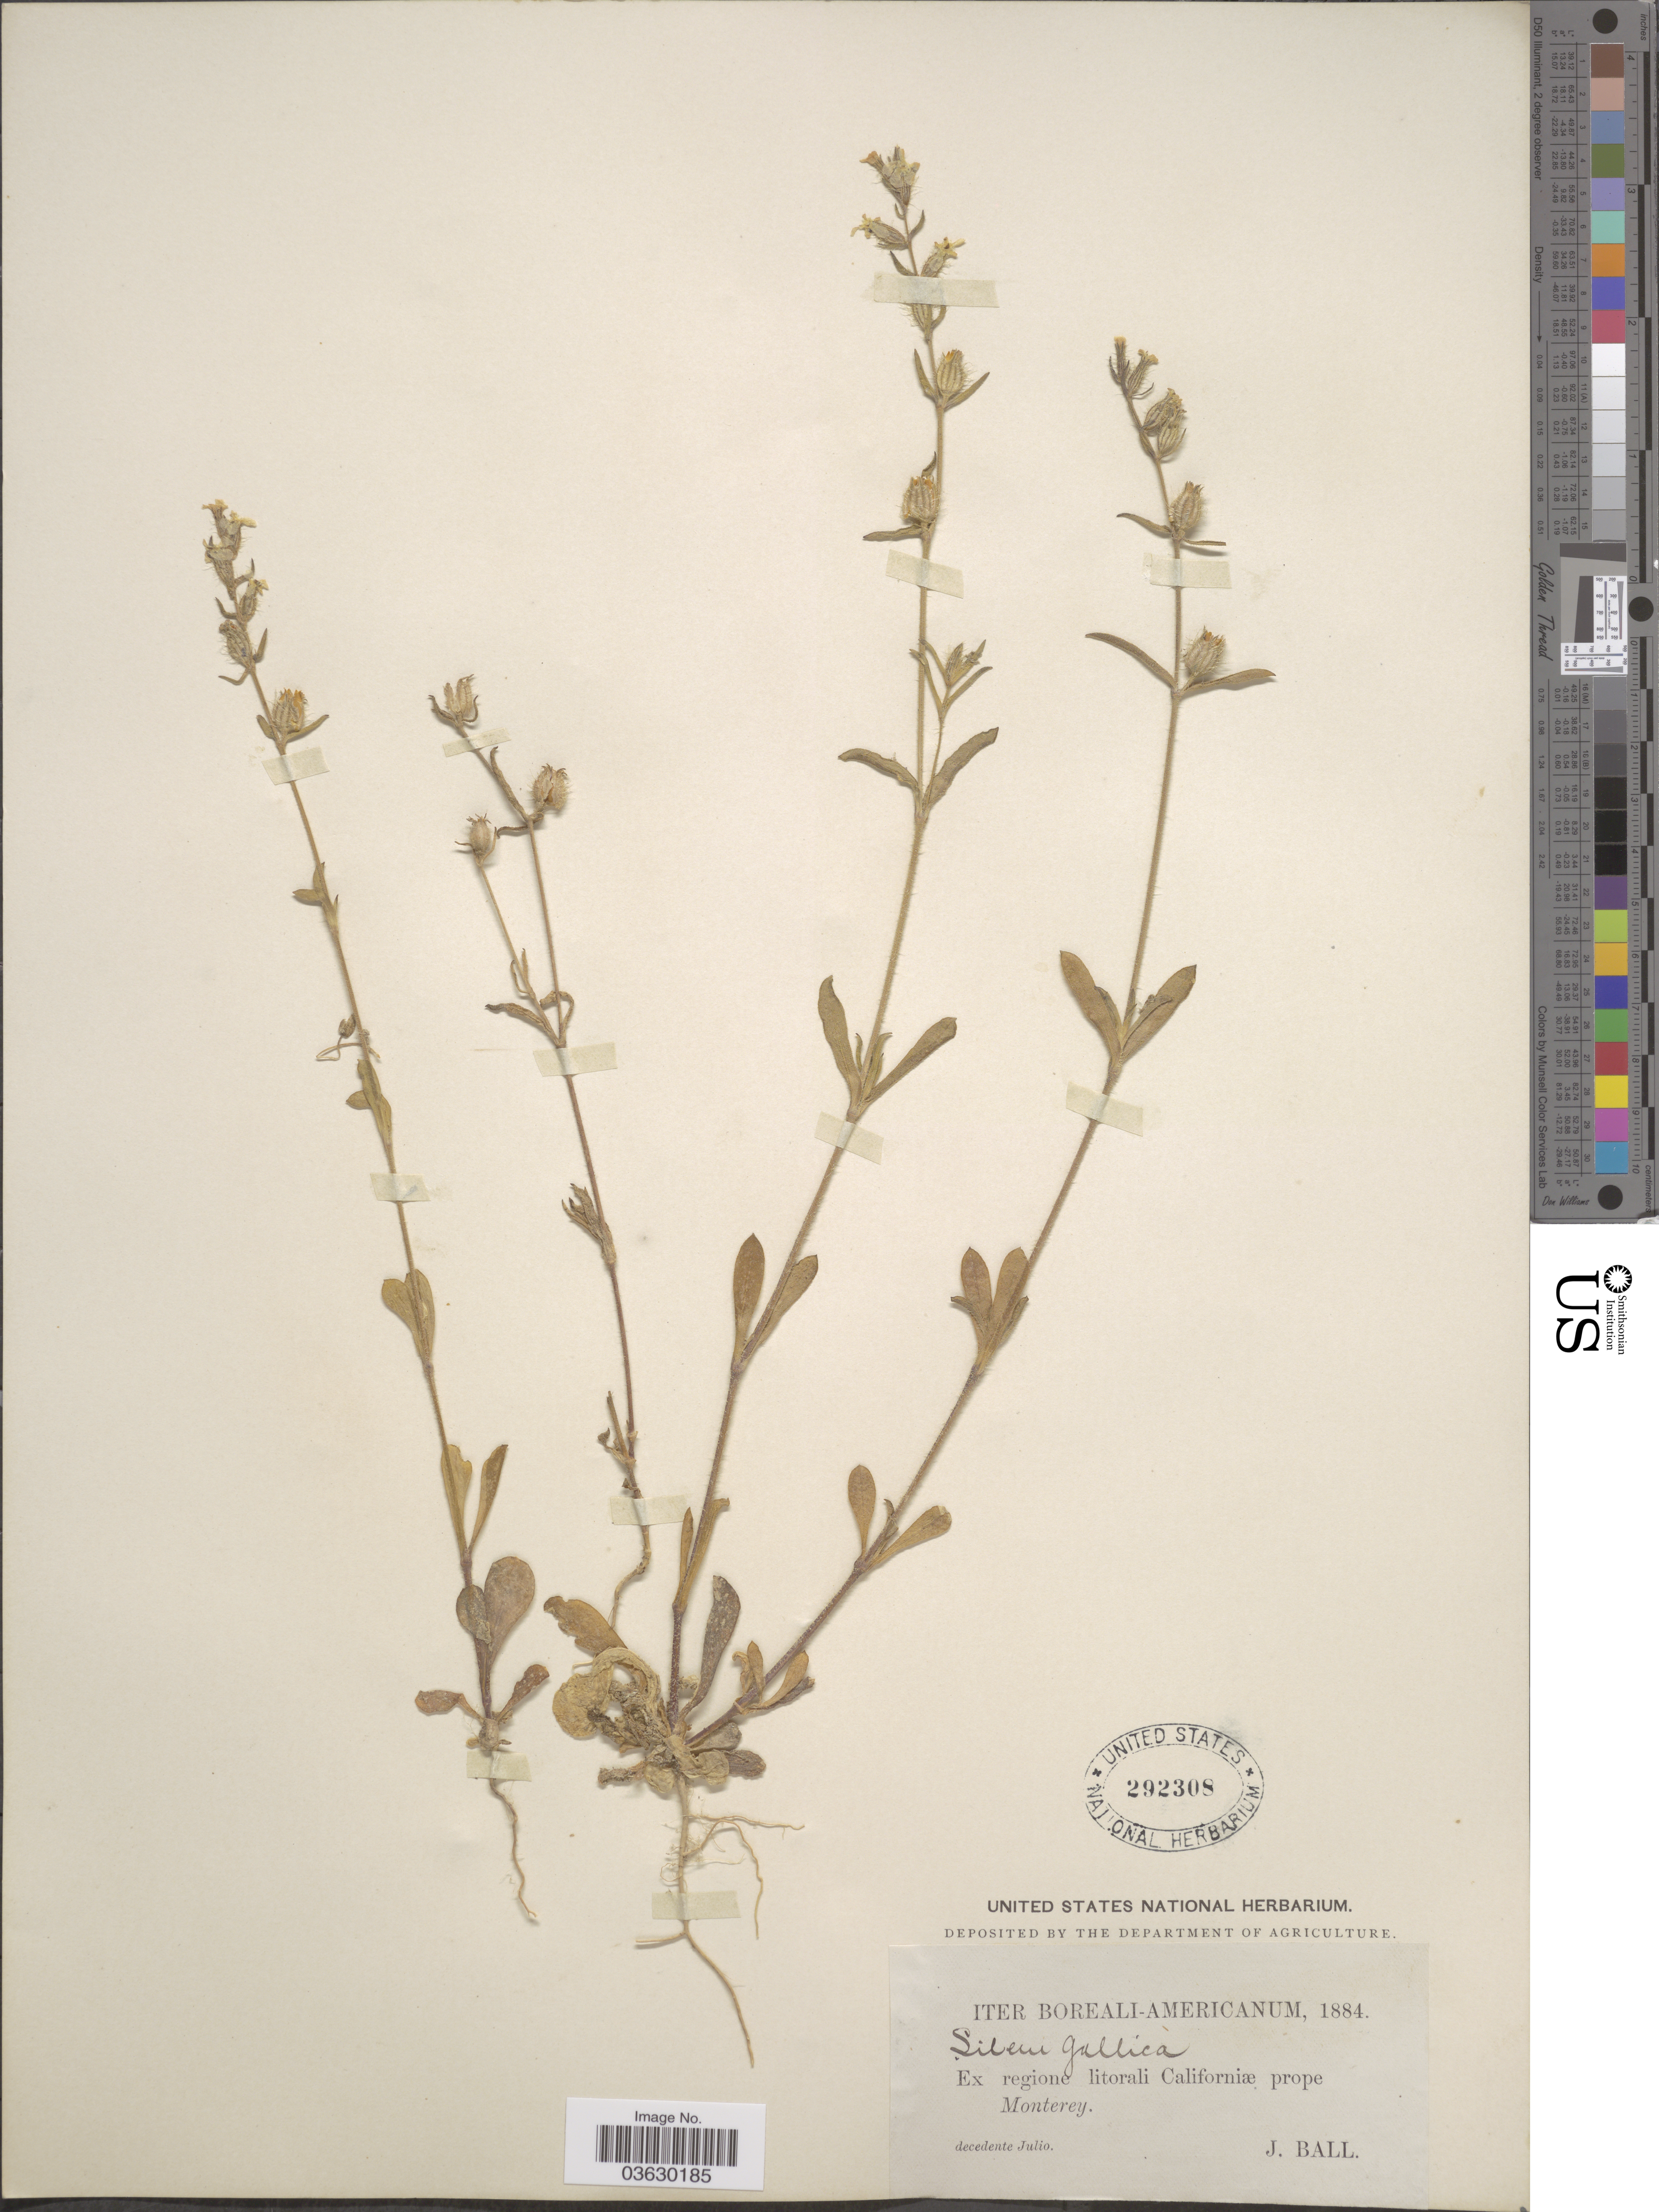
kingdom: Plantae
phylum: Tracheophyta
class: Magnoliopsida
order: Caryophyllales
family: Caryophyllaceae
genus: Silene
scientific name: Silene gallica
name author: L.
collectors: J. Ball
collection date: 1884-07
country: United States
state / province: California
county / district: Monterey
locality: Ex regione litorali Californiæ prope Monterey.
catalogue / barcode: US 292308